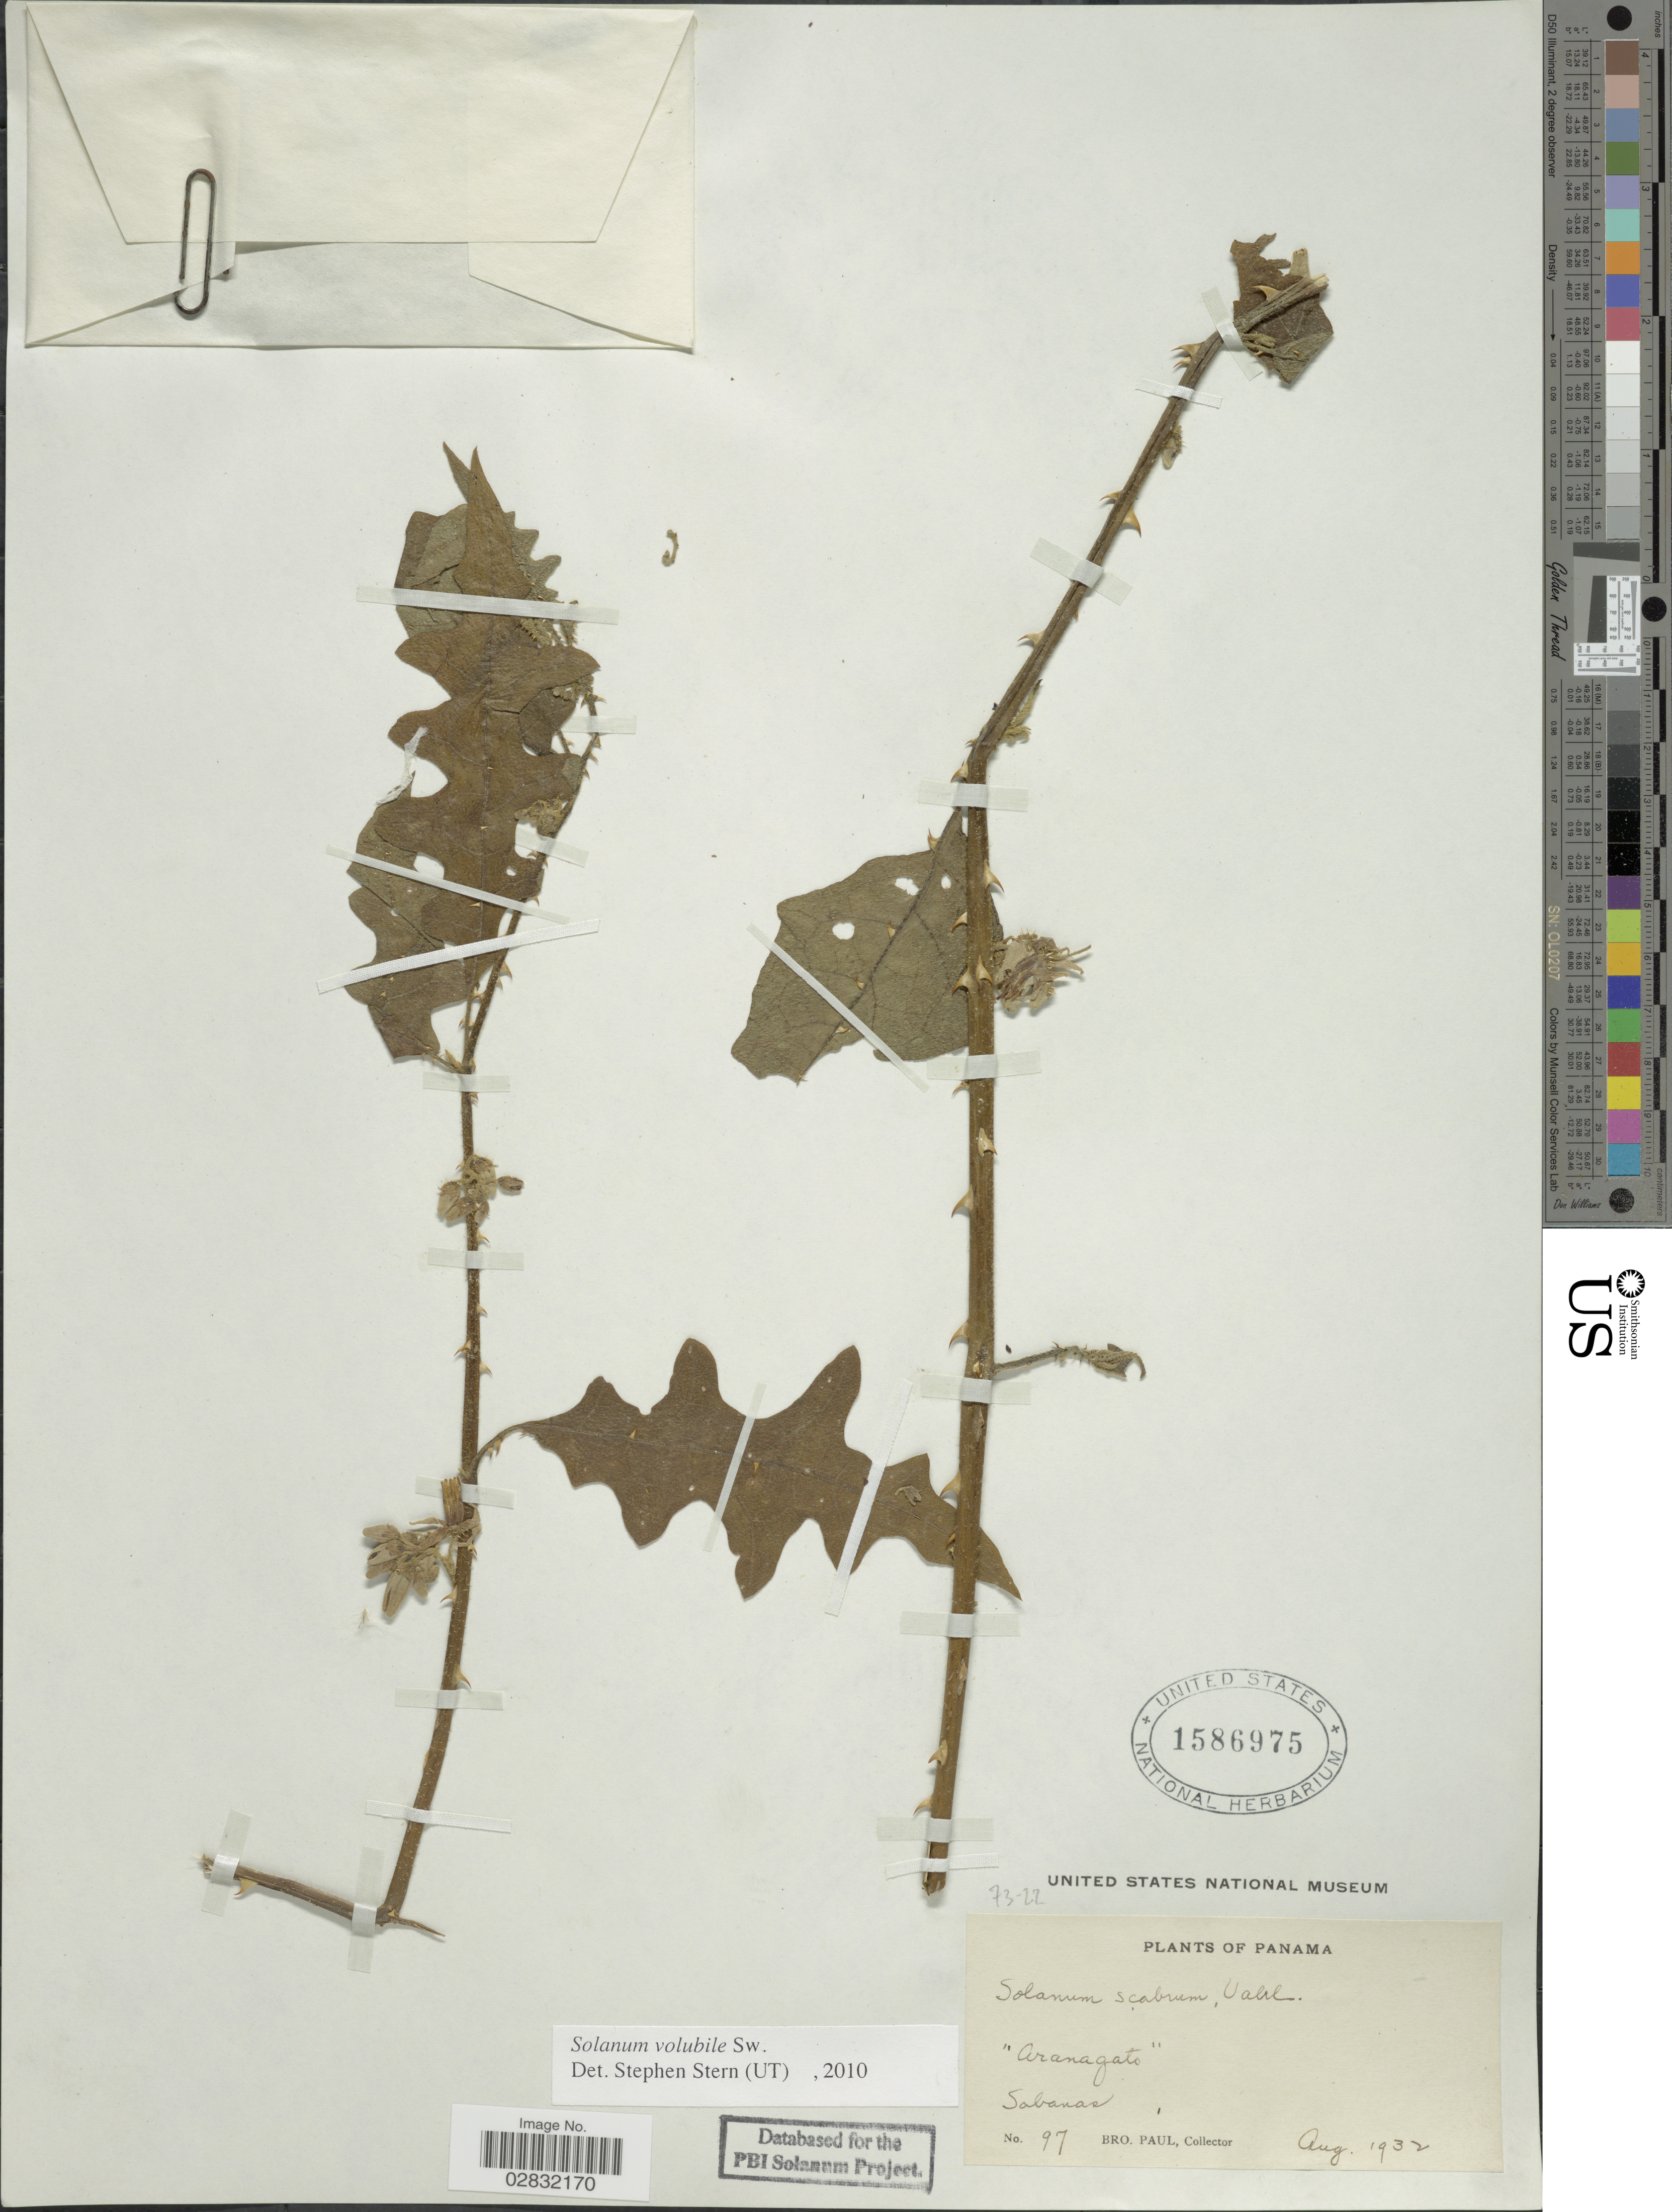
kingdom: Plantae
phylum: Tracheophyta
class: Magnoliopsida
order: Solanales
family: Solanaceae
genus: Solanum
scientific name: Solanum volubile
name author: Sw.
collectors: B. Paul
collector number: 97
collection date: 1932-08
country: Panama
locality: Sabanas.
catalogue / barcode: US 1586975